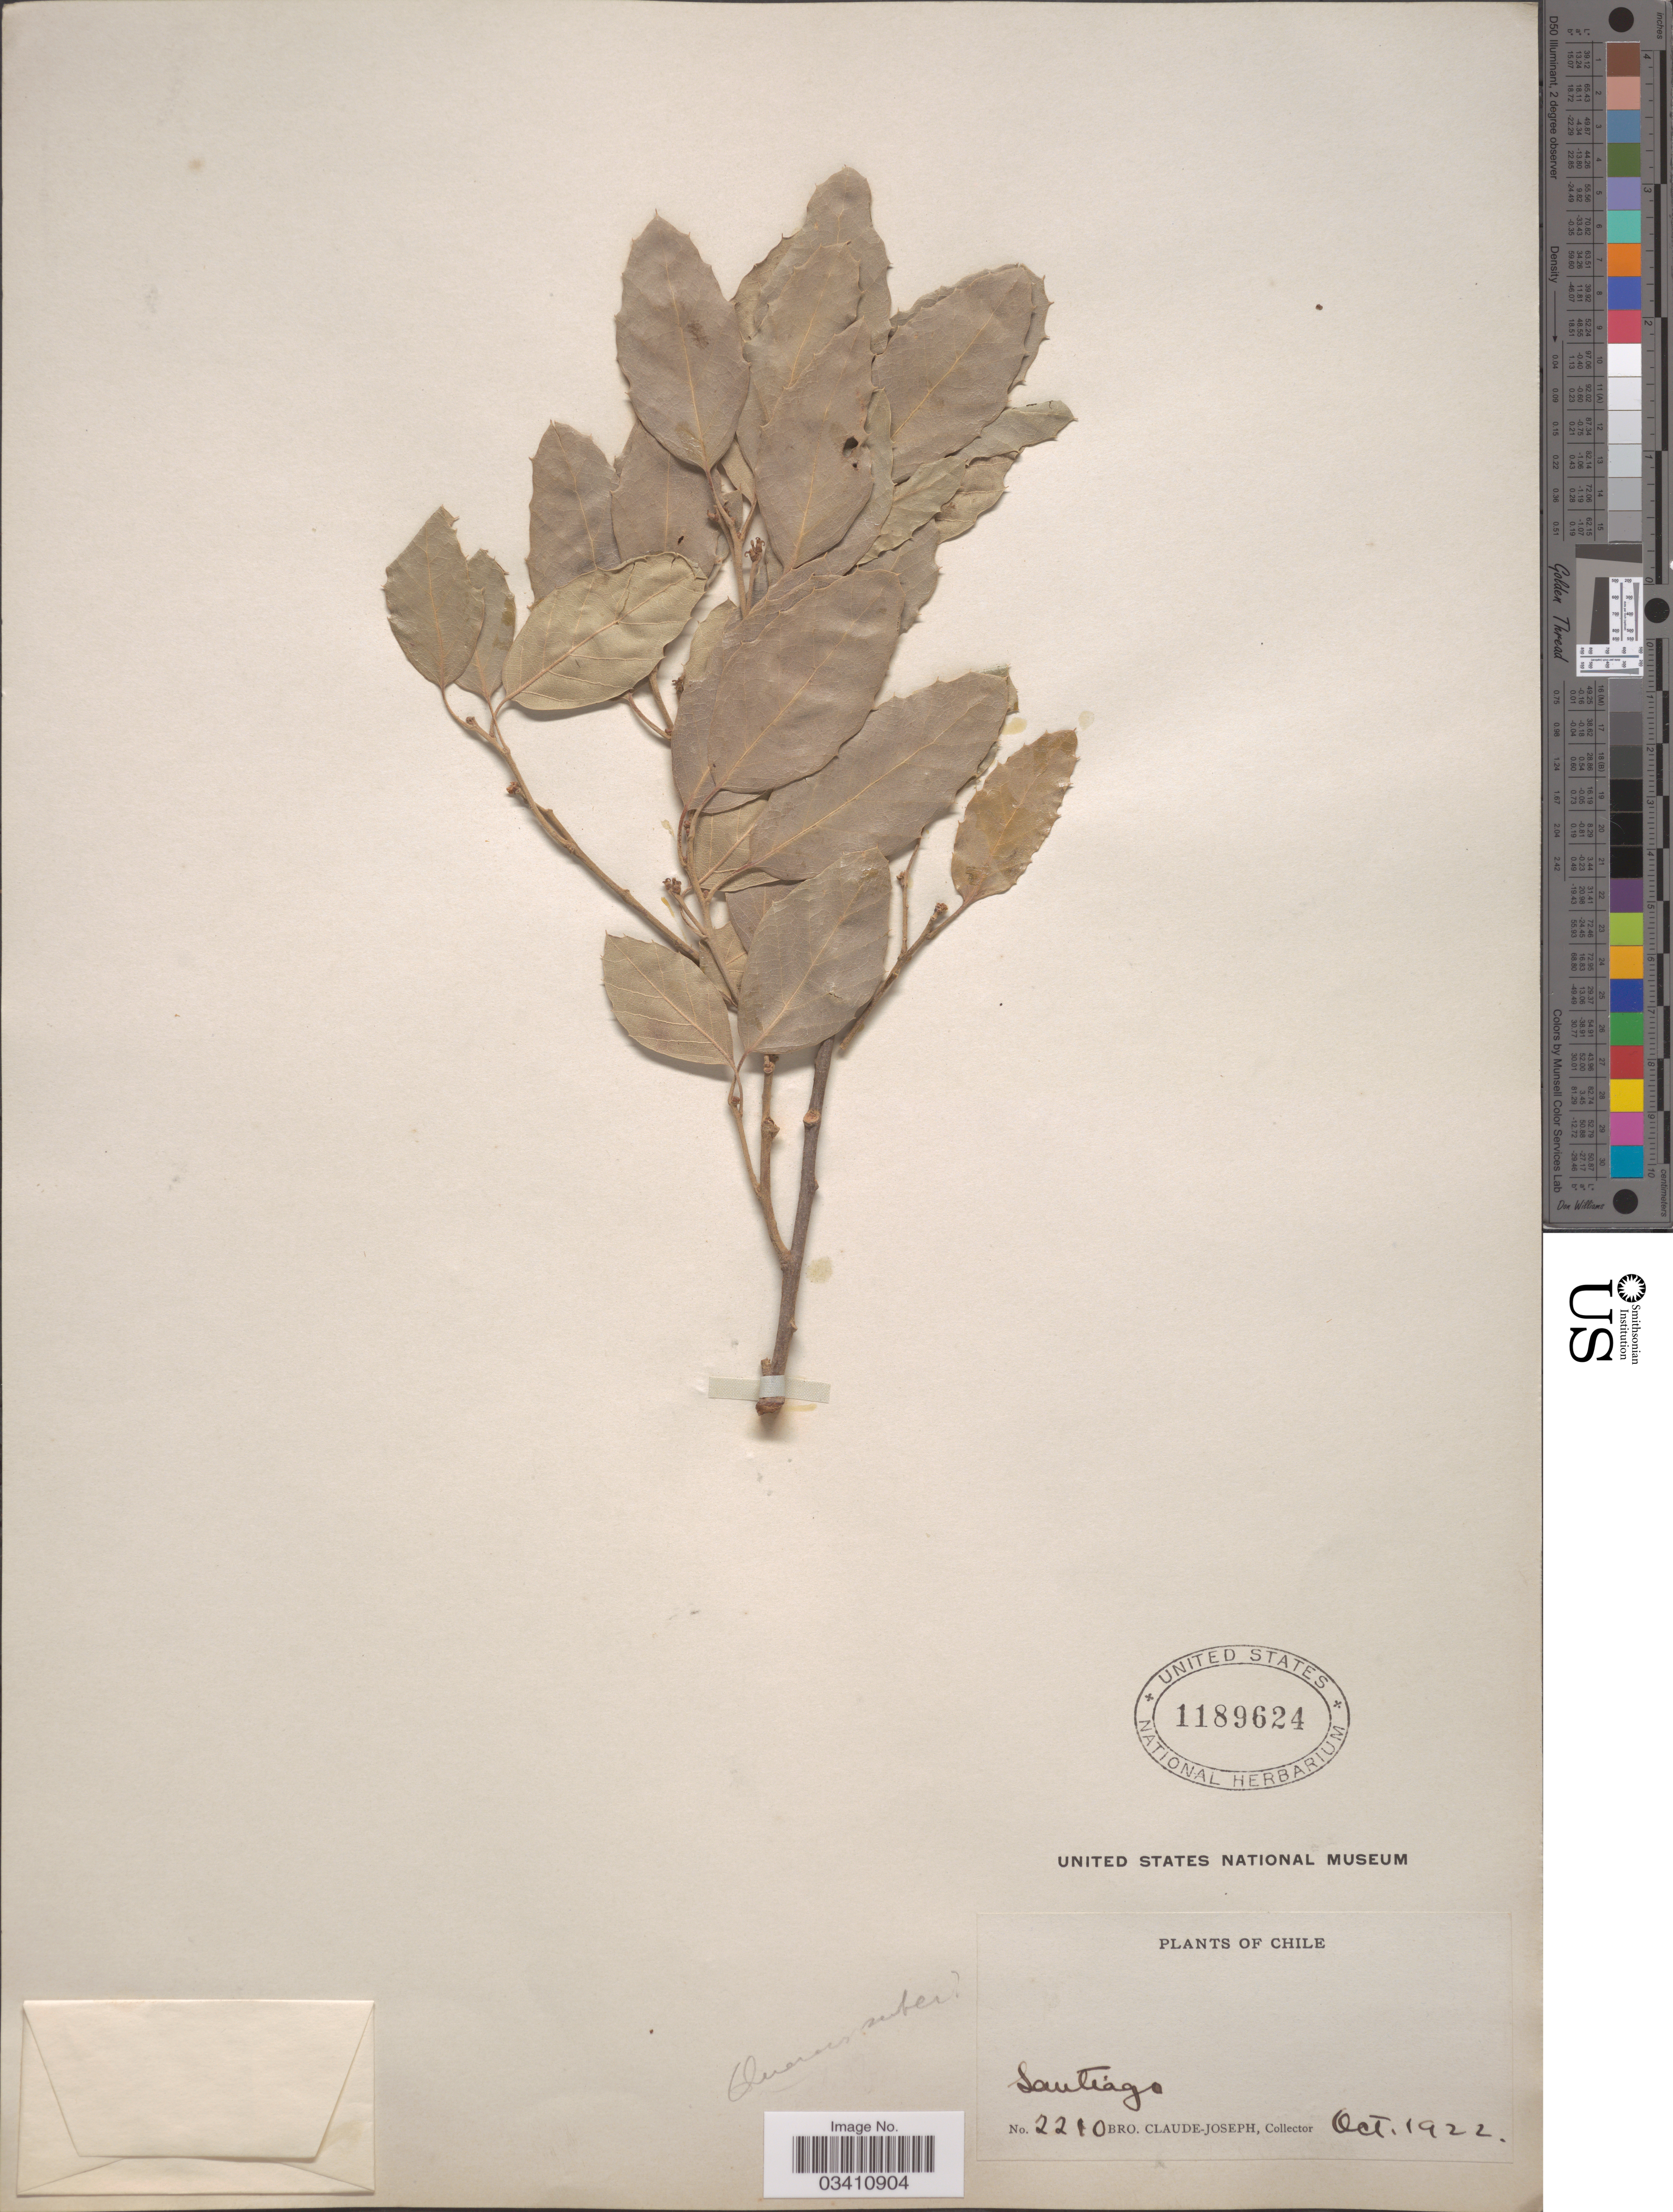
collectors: Bro. Claude-Joseph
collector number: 2210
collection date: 1922-10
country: Chile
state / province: Región Metropolitana (RM)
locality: Santiago.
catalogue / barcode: US 1189624